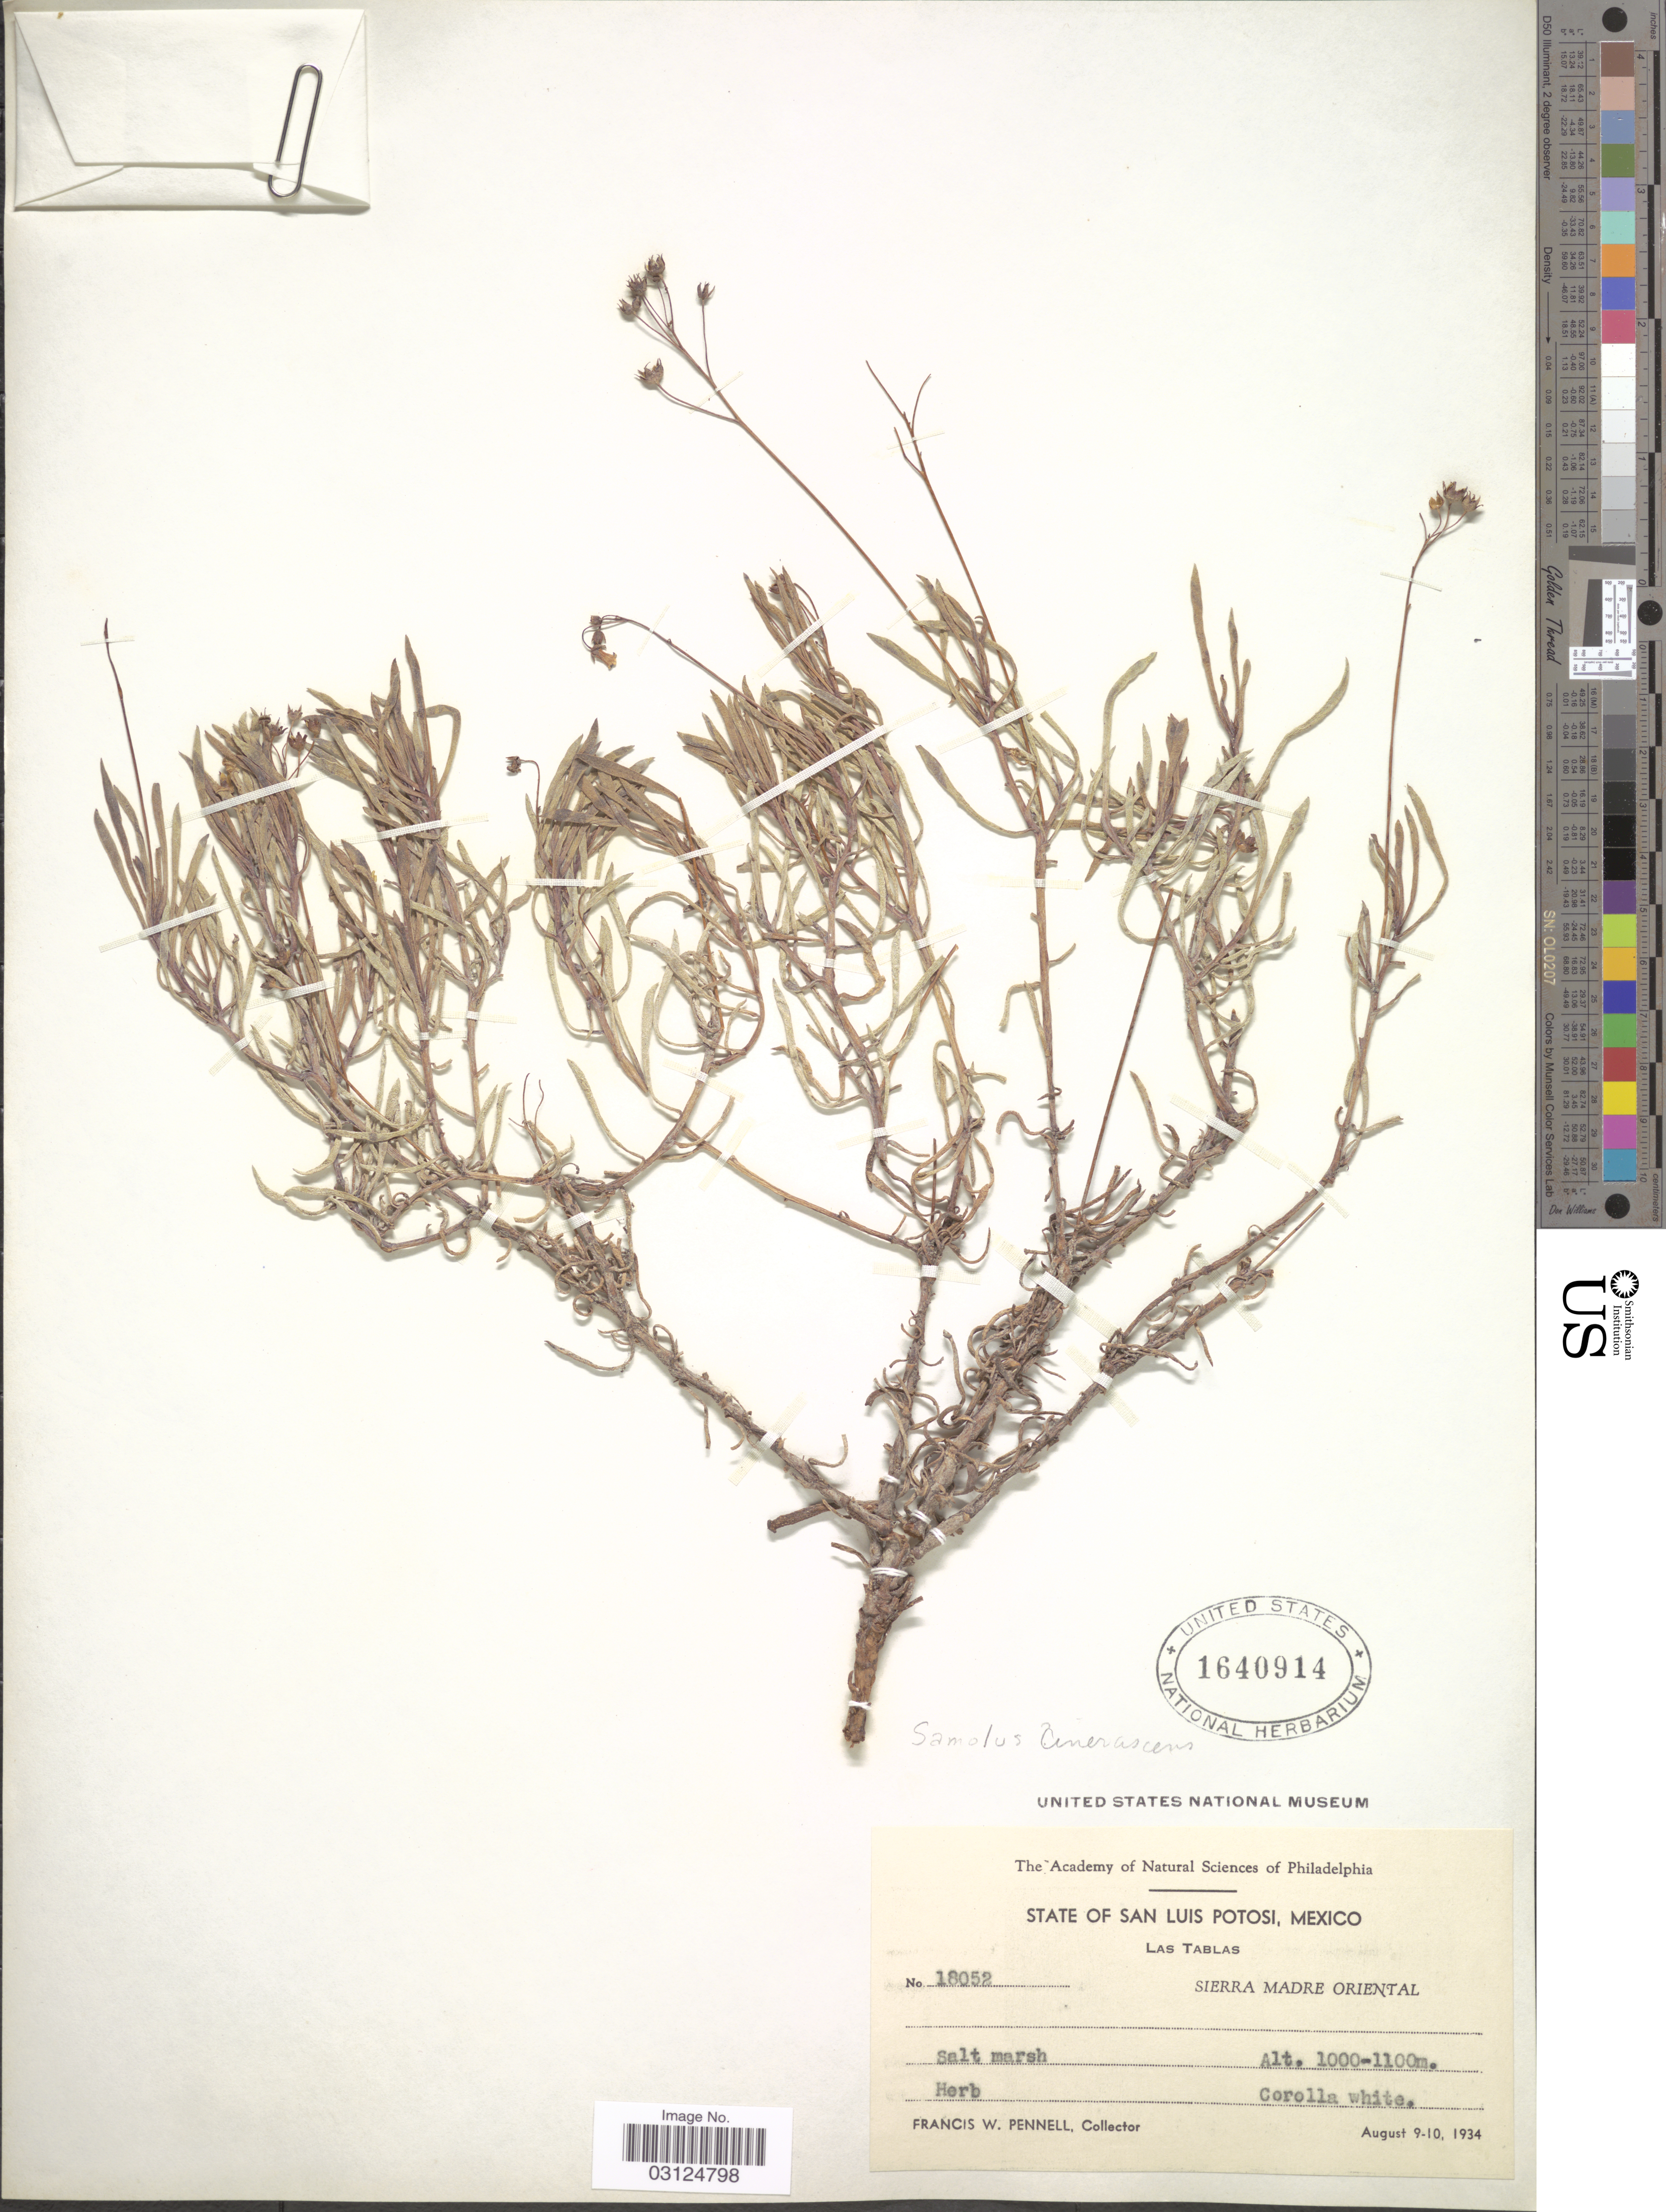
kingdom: Plantae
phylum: Tracheophyta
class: Magnoliopsida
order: Ericales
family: Primulaceae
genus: Samolus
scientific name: Samolus cinerascens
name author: (B.L. Rob.) Pax & R. Knuth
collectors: F. W. Pennell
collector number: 18052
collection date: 1934-08-09/1934-08-10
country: Mexico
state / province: San Luis Potosí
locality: Las Tablas. Sierra Madre Oriental.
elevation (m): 1000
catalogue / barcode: US 1640914